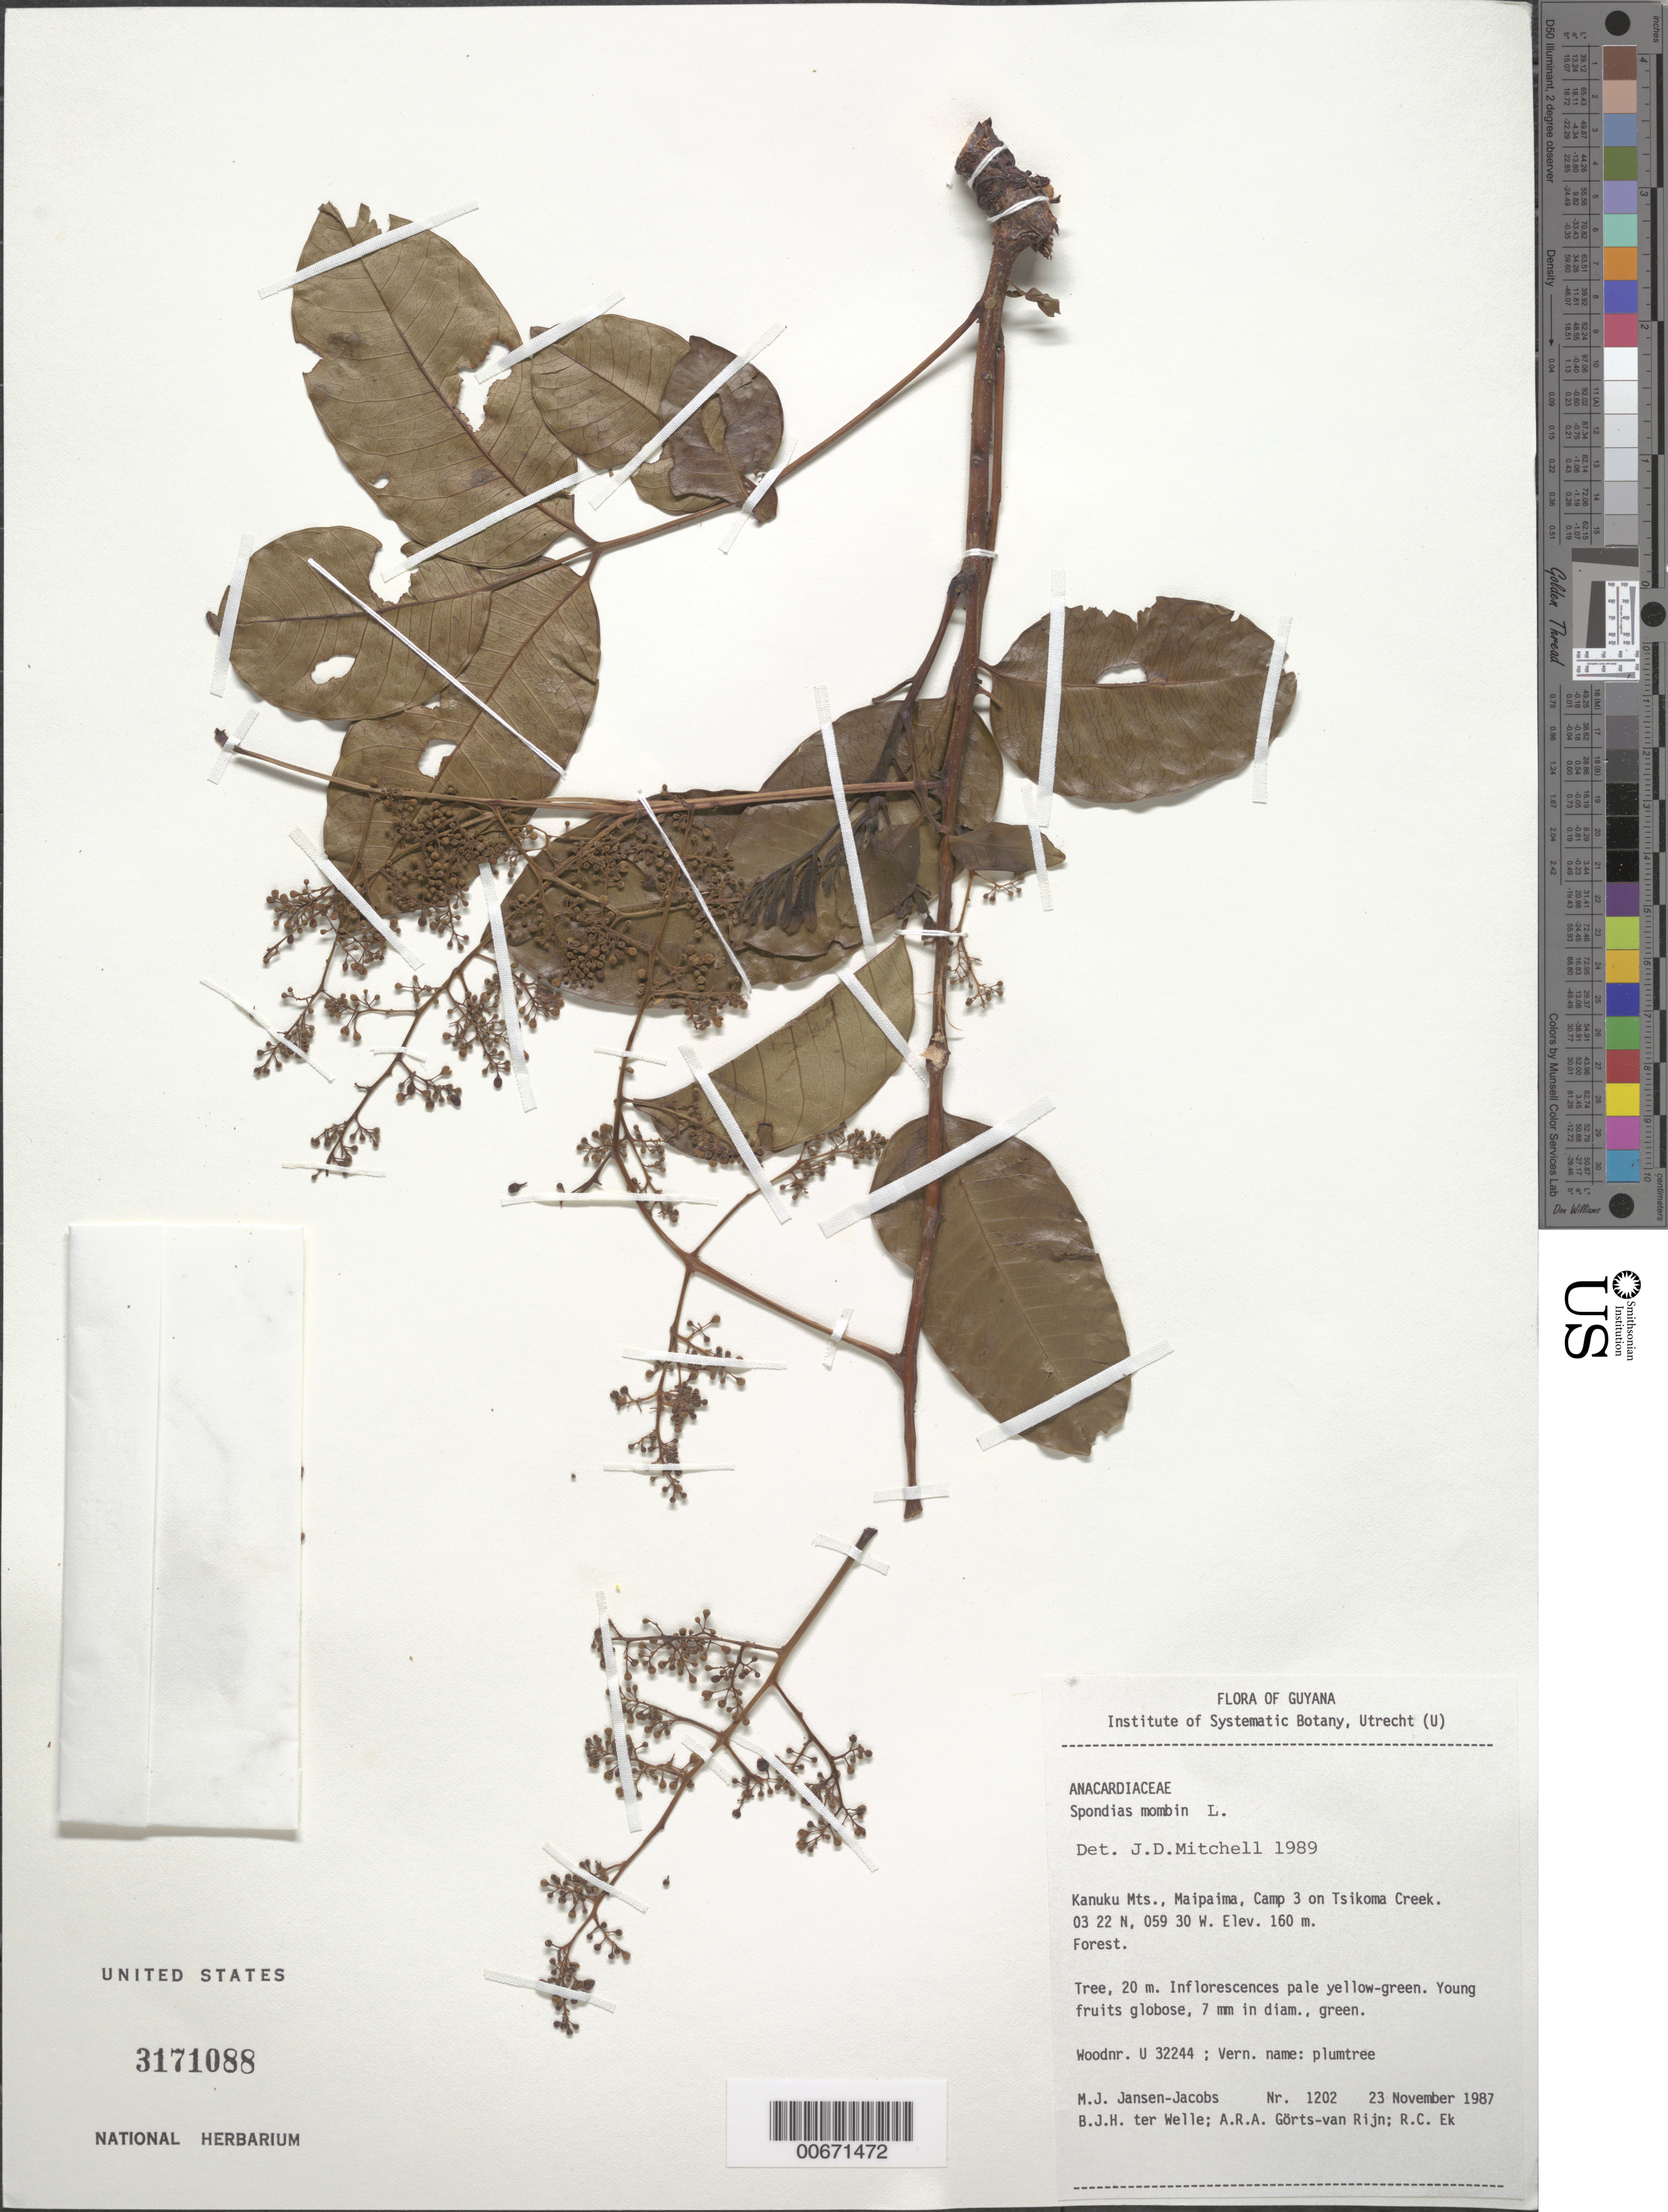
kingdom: Plantae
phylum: Tracheophyta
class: Magnoliopsida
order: Sapindales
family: Anacardiaceae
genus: Spondias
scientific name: Spondias mombin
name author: L.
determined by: Mitchell, John D.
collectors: M. J. Jansen-Jacobs, B. Welle, A. .R. A. Görts-van Rijn & R. C. Ek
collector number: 1202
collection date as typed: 23-Nov-87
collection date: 1987-11-23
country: Guyana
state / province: U. Takutu-U. Essequibo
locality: Kanuku Mts., Maipaima, Camp 3 on Tsikoma Creek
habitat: Forest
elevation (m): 160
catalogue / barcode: US 3171088